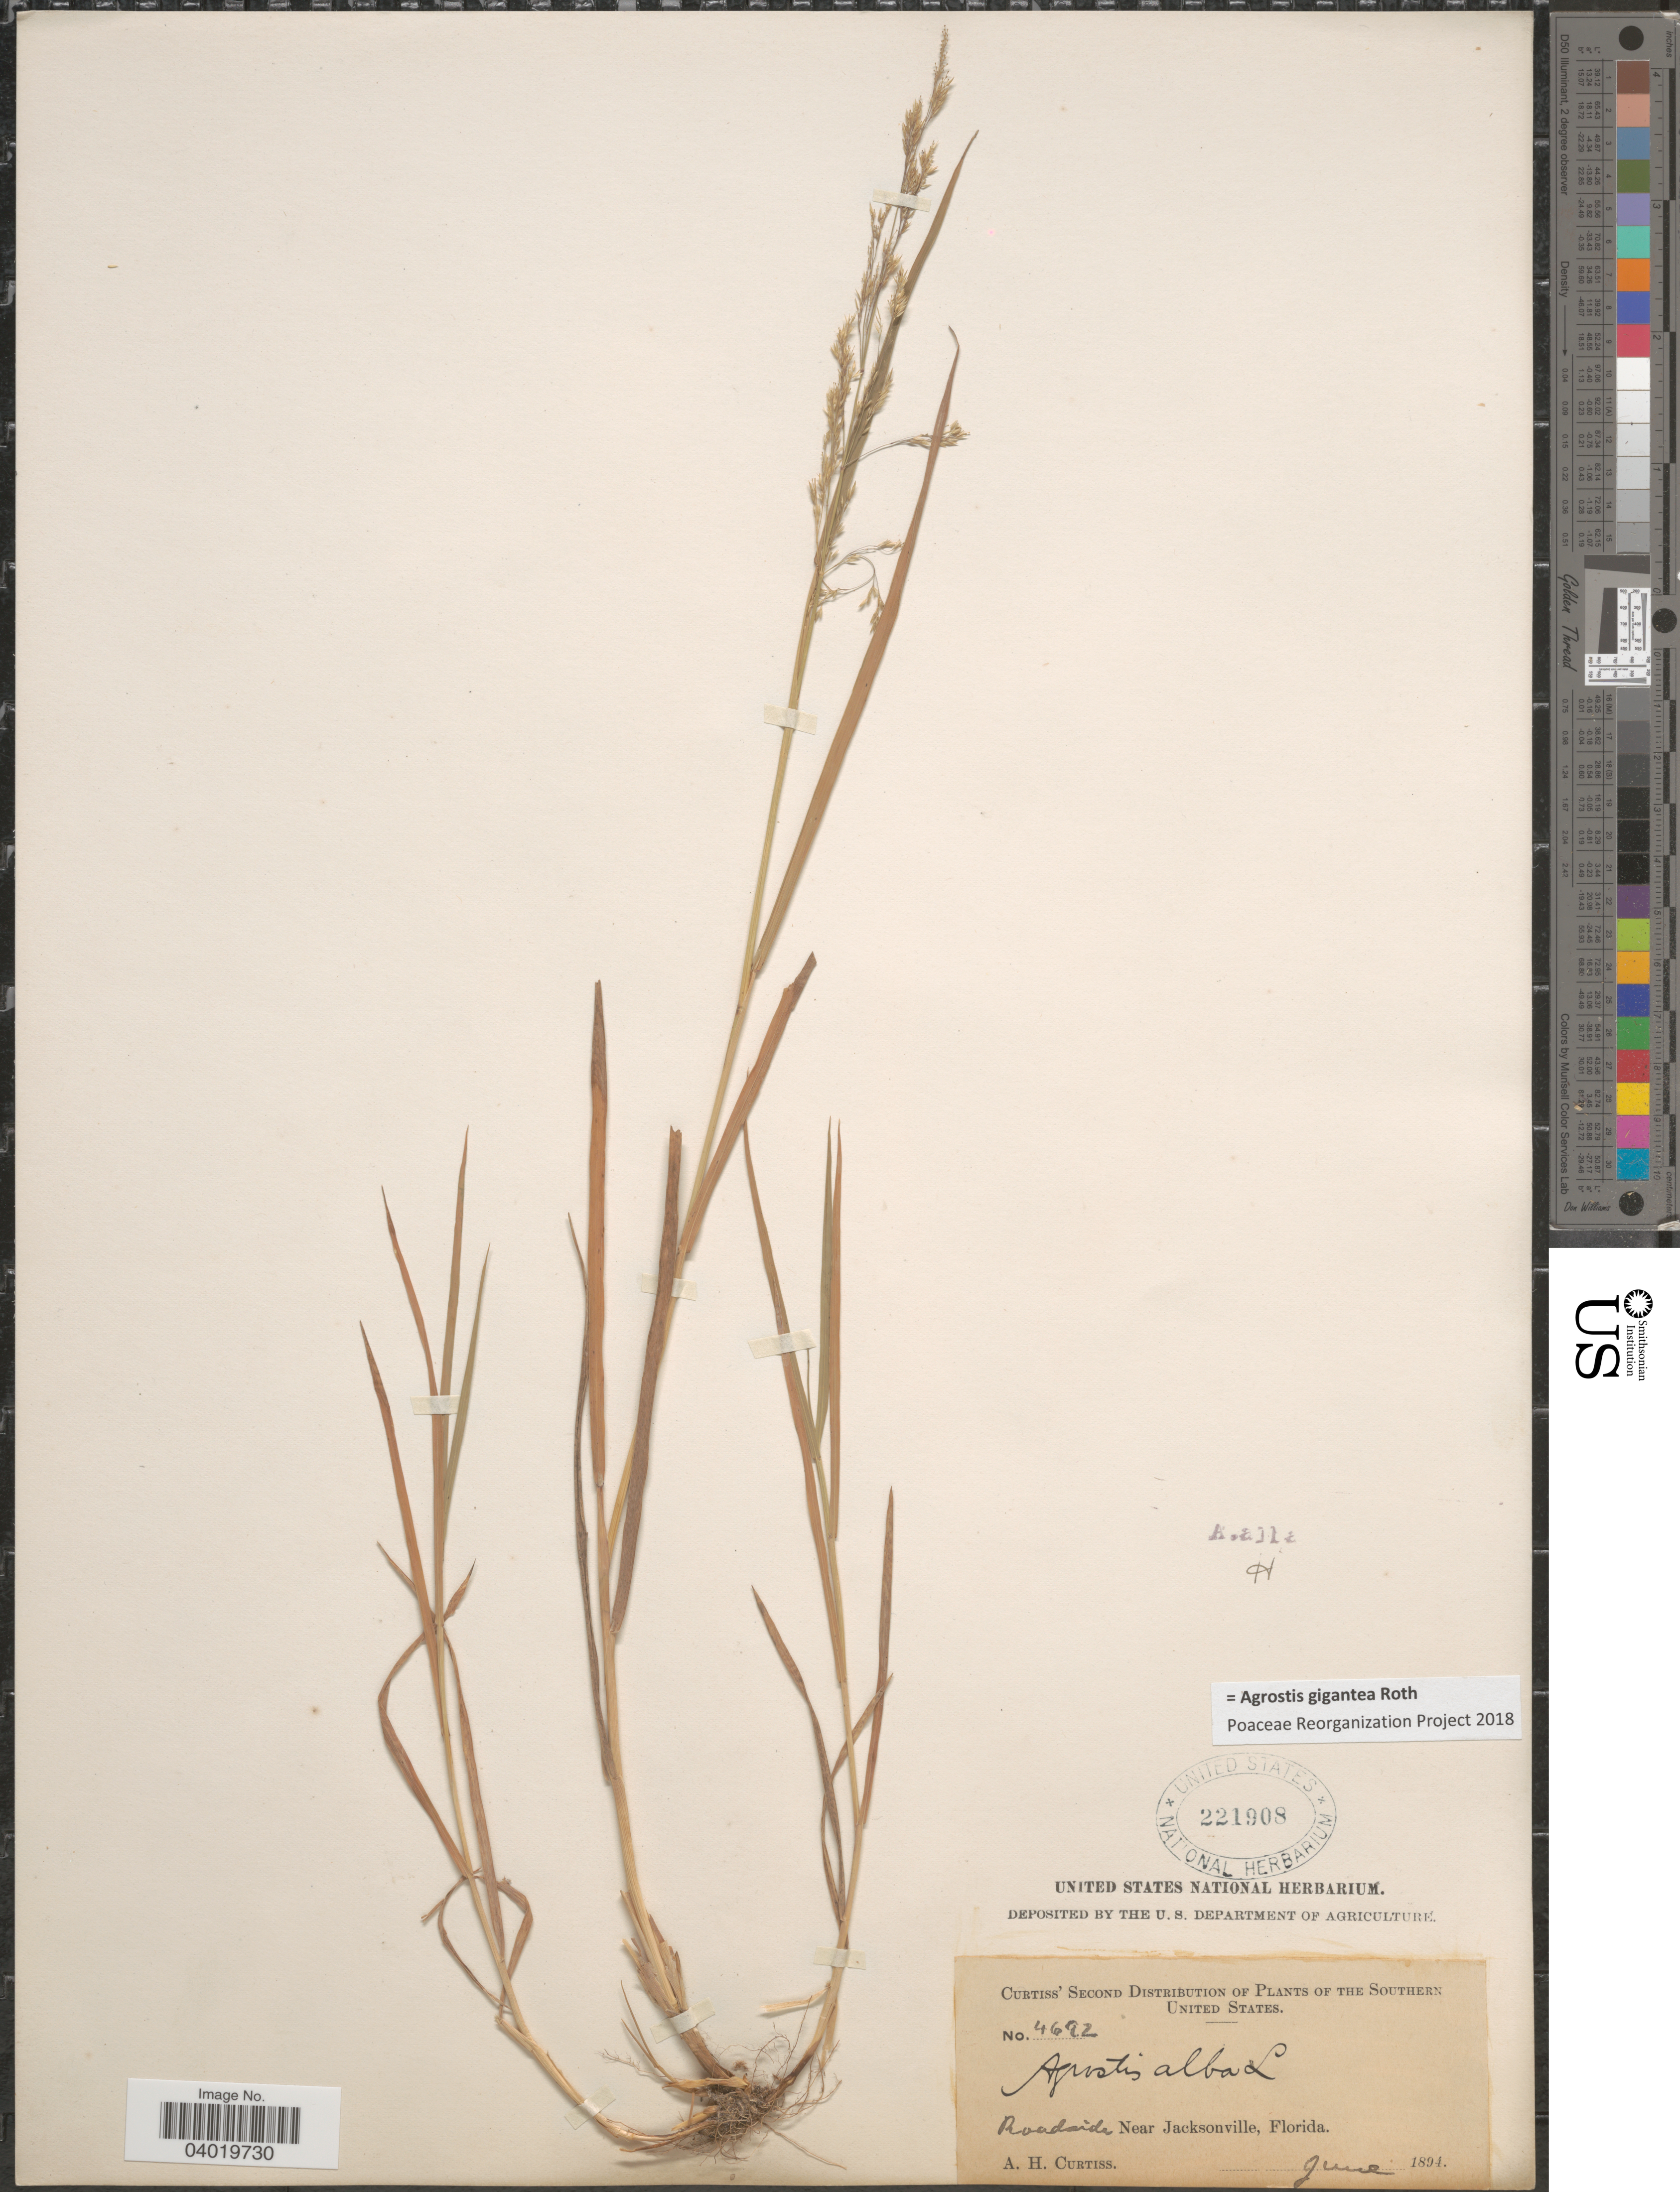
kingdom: Plantae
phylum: Tracheophyta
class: Liliopsida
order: Poales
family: Poaceae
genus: Agrostis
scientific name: Agrostis gigantea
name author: Roth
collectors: A. H. Curtiss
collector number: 4692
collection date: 1894-06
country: United States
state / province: Florida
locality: The Southern United States. Near Jacksonville.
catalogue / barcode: US 221908